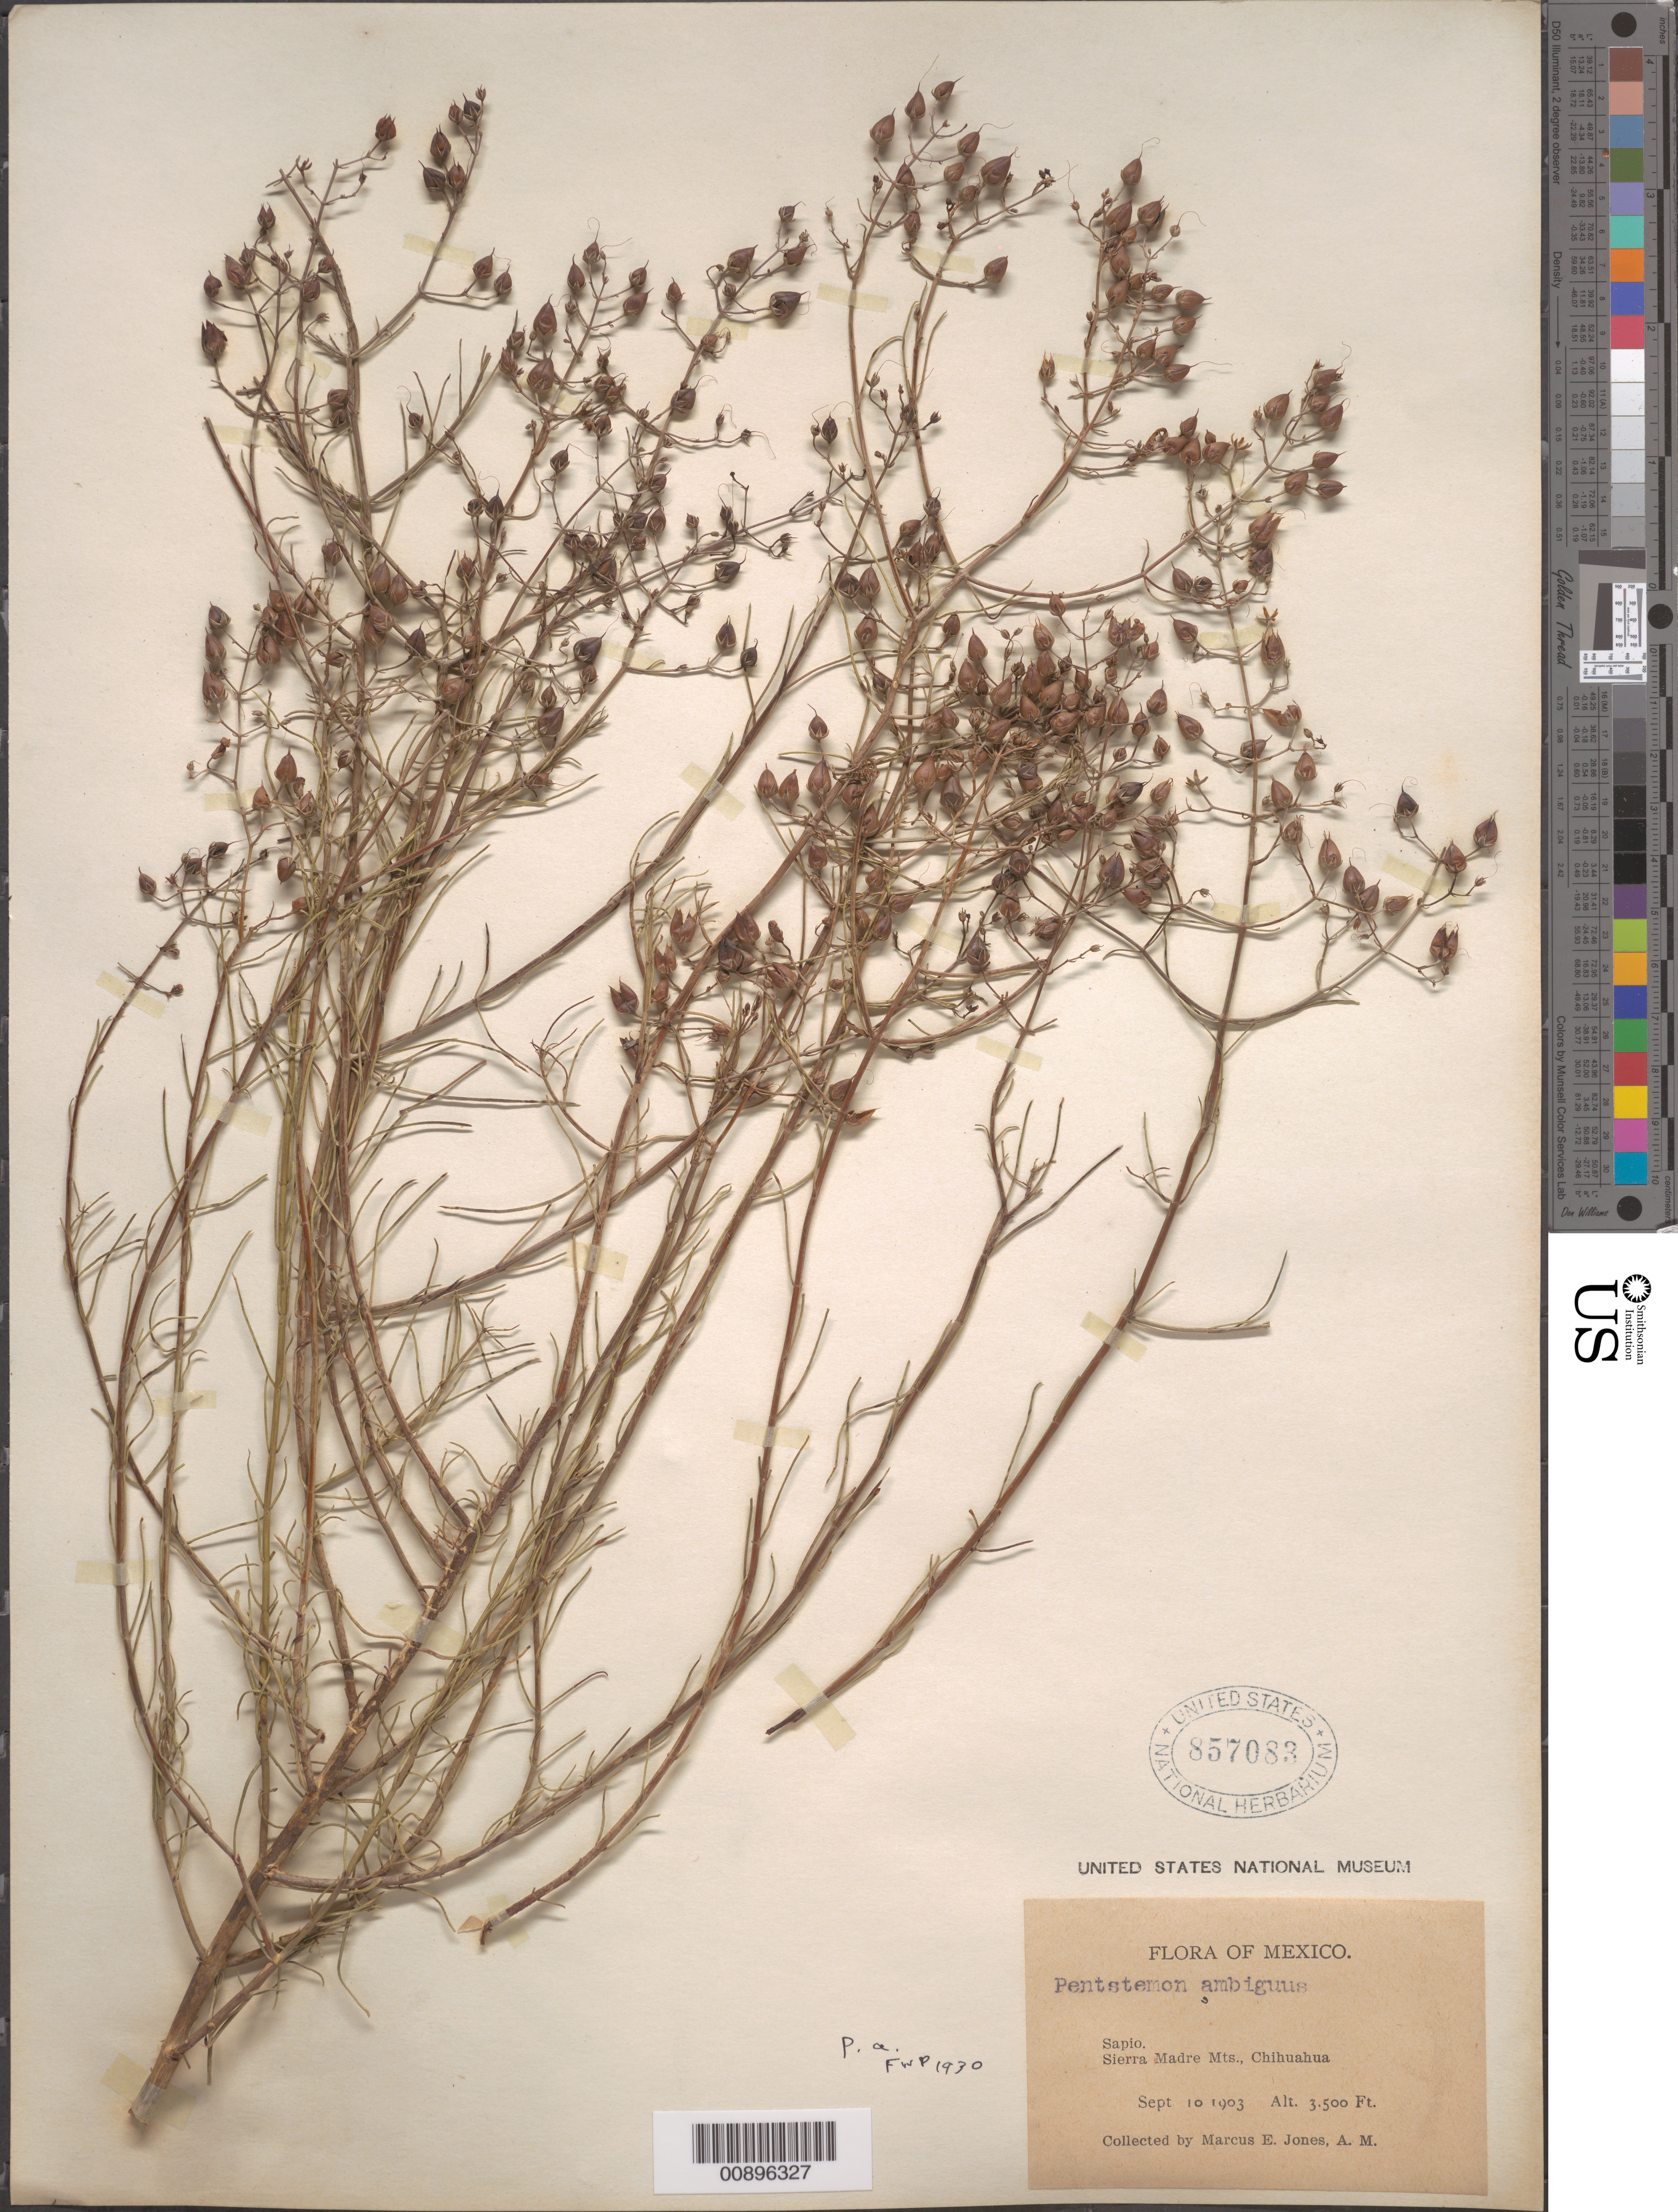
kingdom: Plantae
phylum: Tracheophyta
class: Magnoliopsida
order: Lamiales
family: Plantaginaceae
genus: Penstemon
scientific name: Penstemon ambiguus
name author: Torr.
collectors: M. E. Jones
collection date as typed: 10 Sep 1903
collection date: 1903-09-10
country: Mexico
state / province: Chihuahua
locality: Sapio. Sierra Madre Mts., Chihuahua.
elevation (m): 1067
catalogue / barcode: US 857083